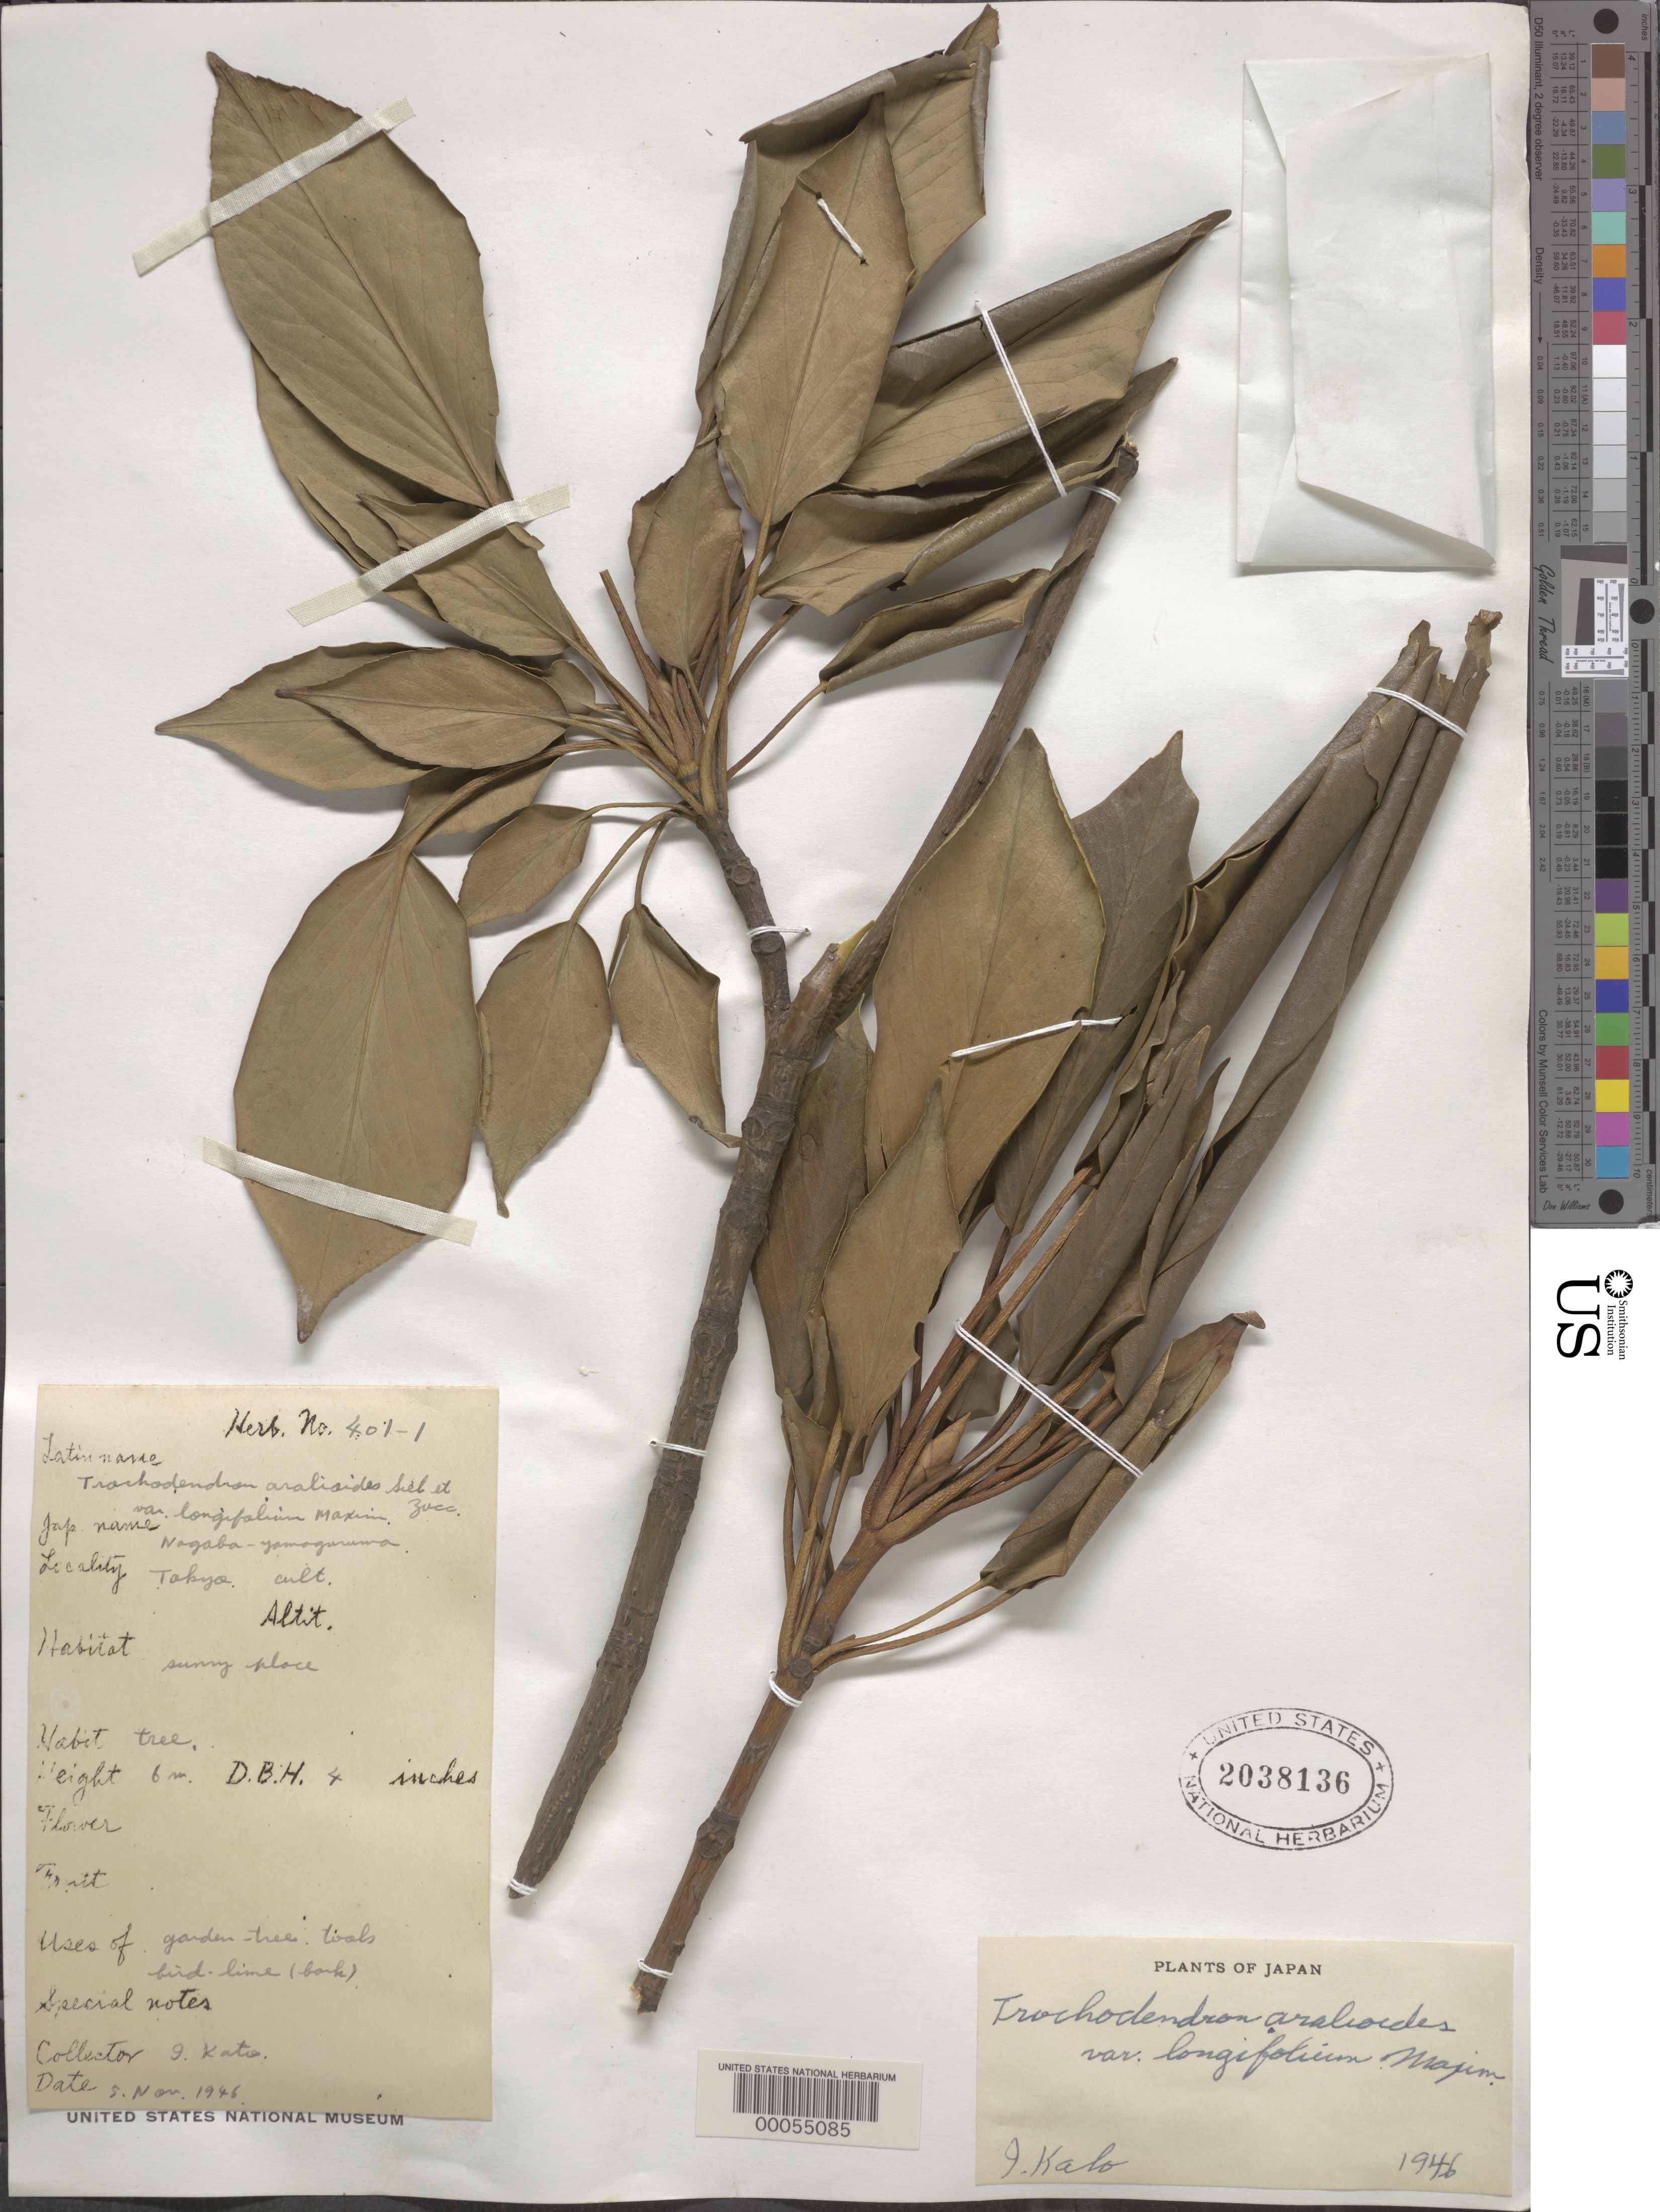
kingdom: Plantae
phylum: Tracheophyta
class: Magnoliopsida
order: Trochodendrales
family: Trochodendraceae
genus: Trochodendron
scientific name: Trochodendron aralioides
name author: Siebold & Zucc.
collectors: T. Kato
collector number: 401-1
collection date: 1946-11-05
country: Japan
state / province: Tokyo, Federal City of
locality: Tokyo, cult.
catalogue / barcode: US 2038136